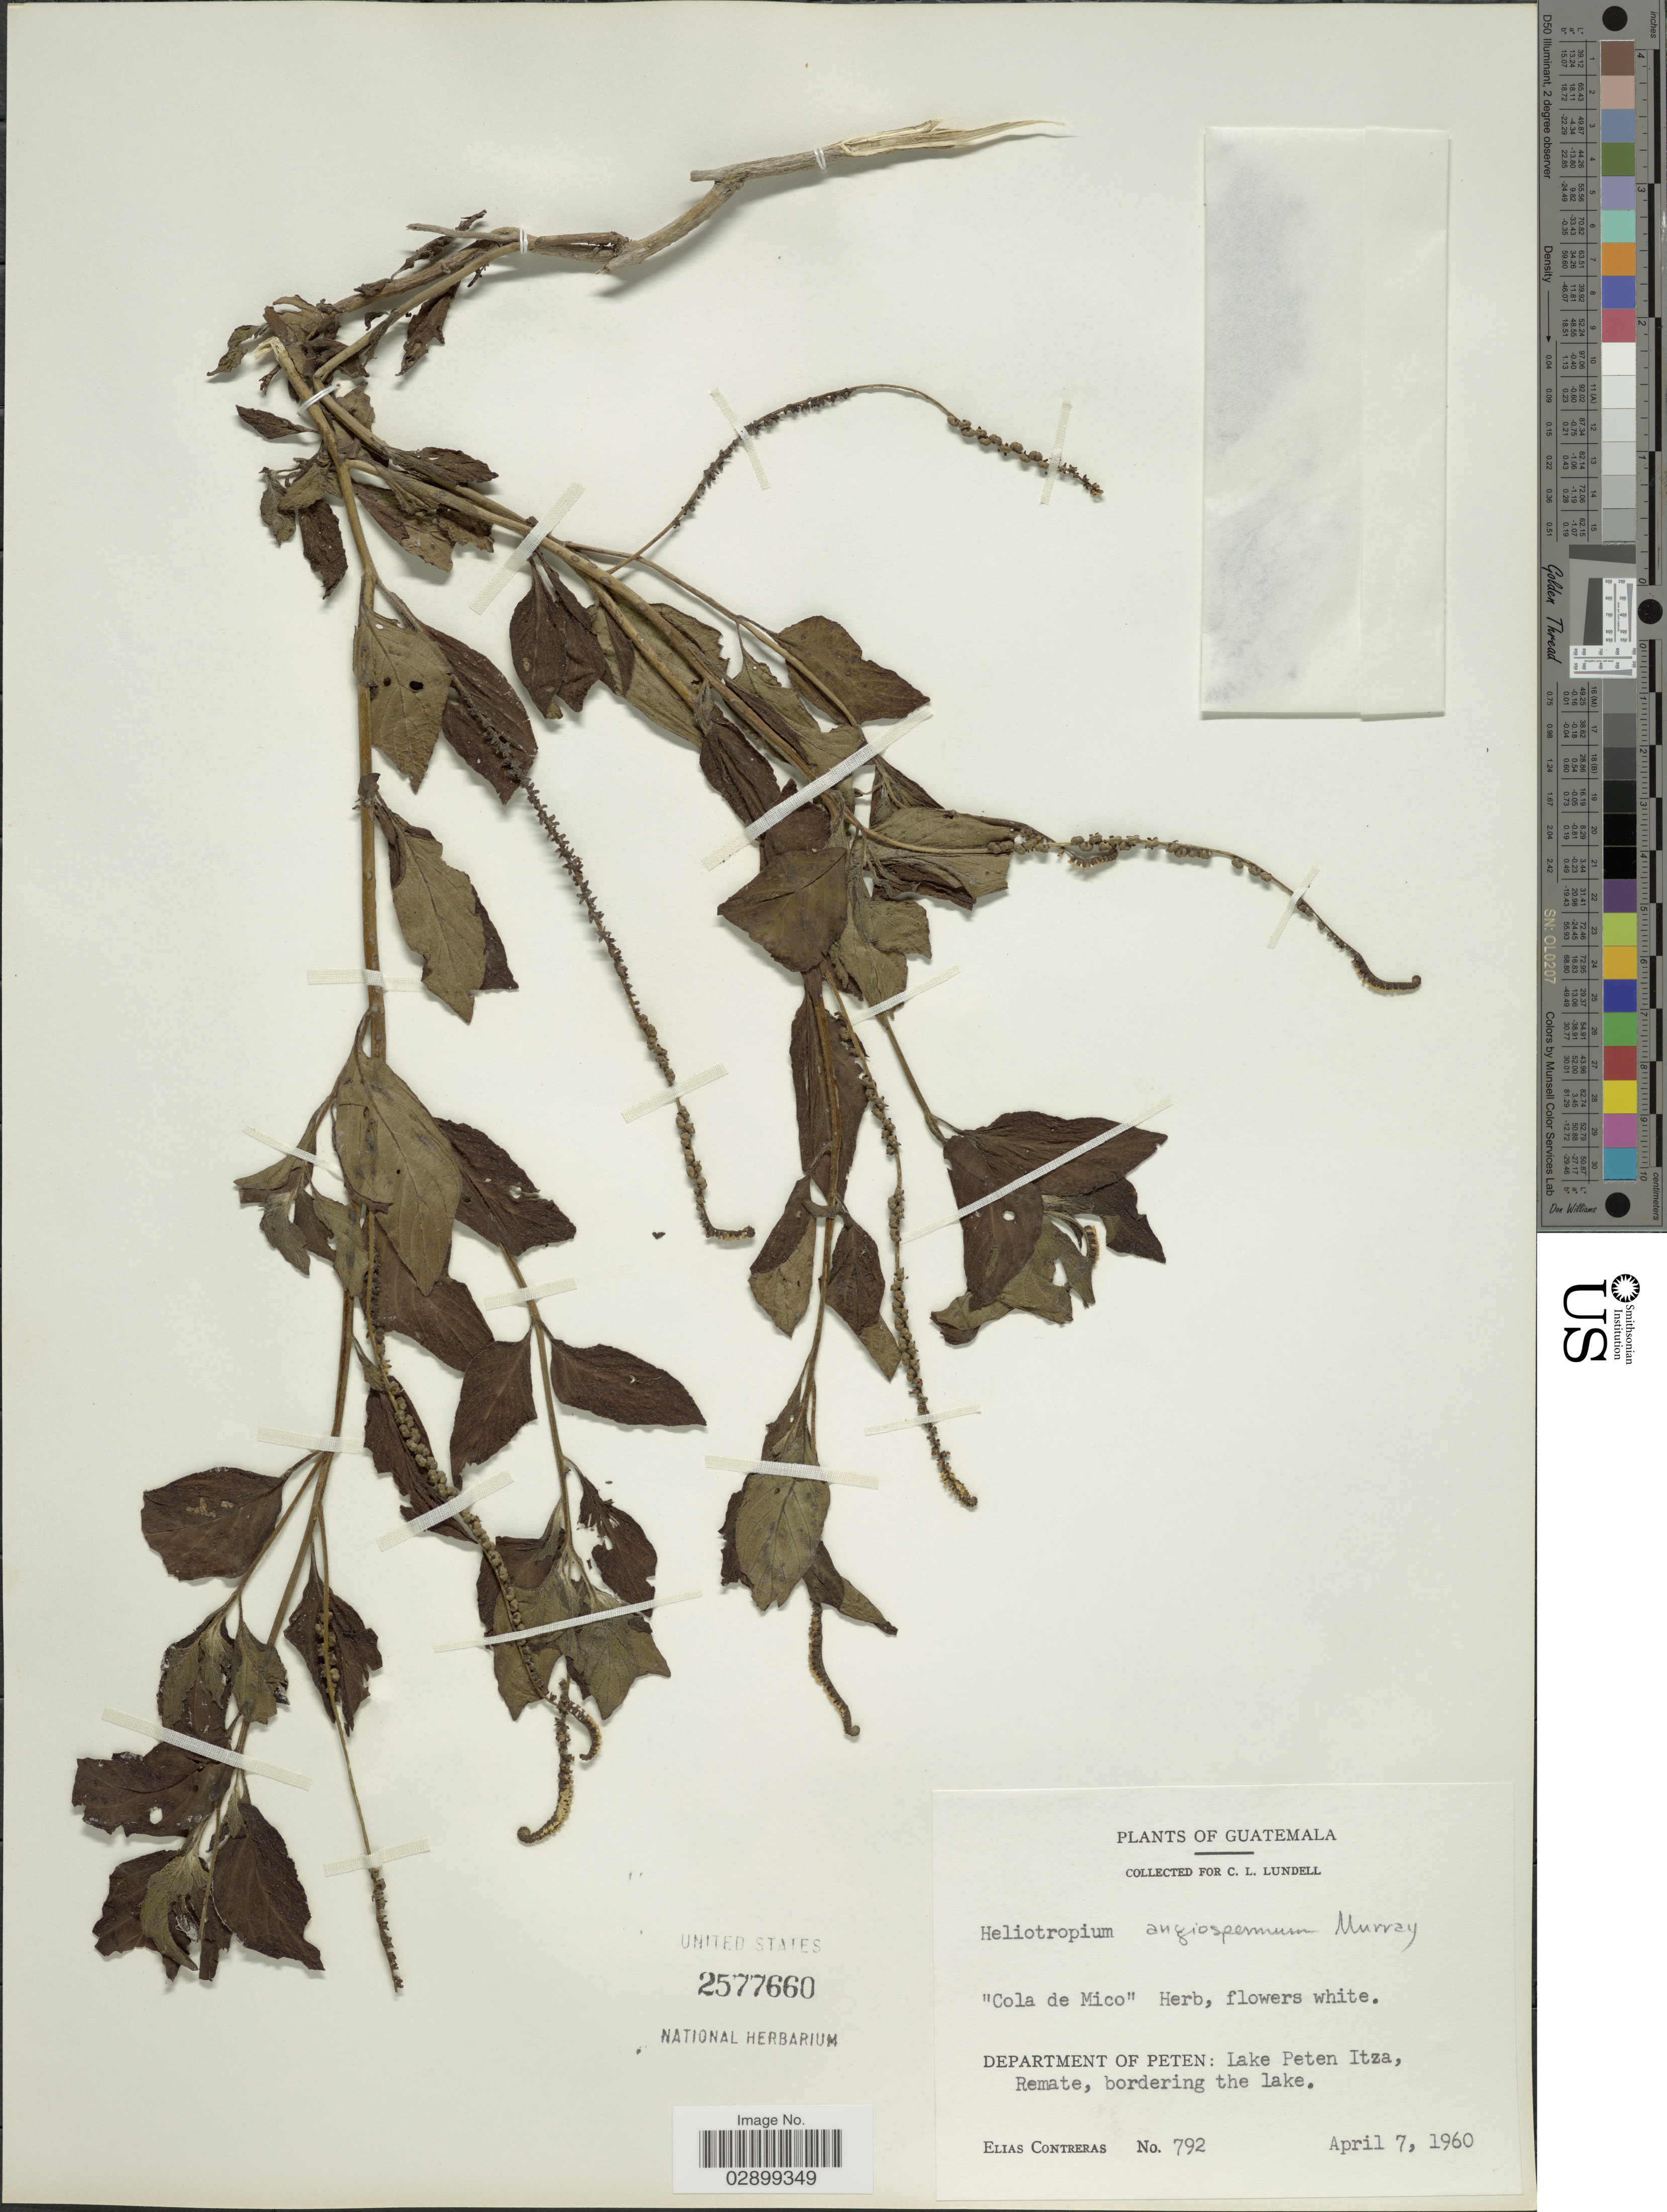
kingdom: Plantae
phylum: Tracheophyta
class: Magnoliopsida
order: Boraginales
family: Heliotropiaceae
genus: Heliotropium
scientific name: Heliotropium angiospermum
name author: Murray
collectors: E. Contreras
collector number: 792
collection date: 1960-04-07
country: Guatemala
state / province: El Petén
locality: Department of Peten: Lake Peten Itza, Remate, bordering the lake.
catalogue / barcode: US 2577660